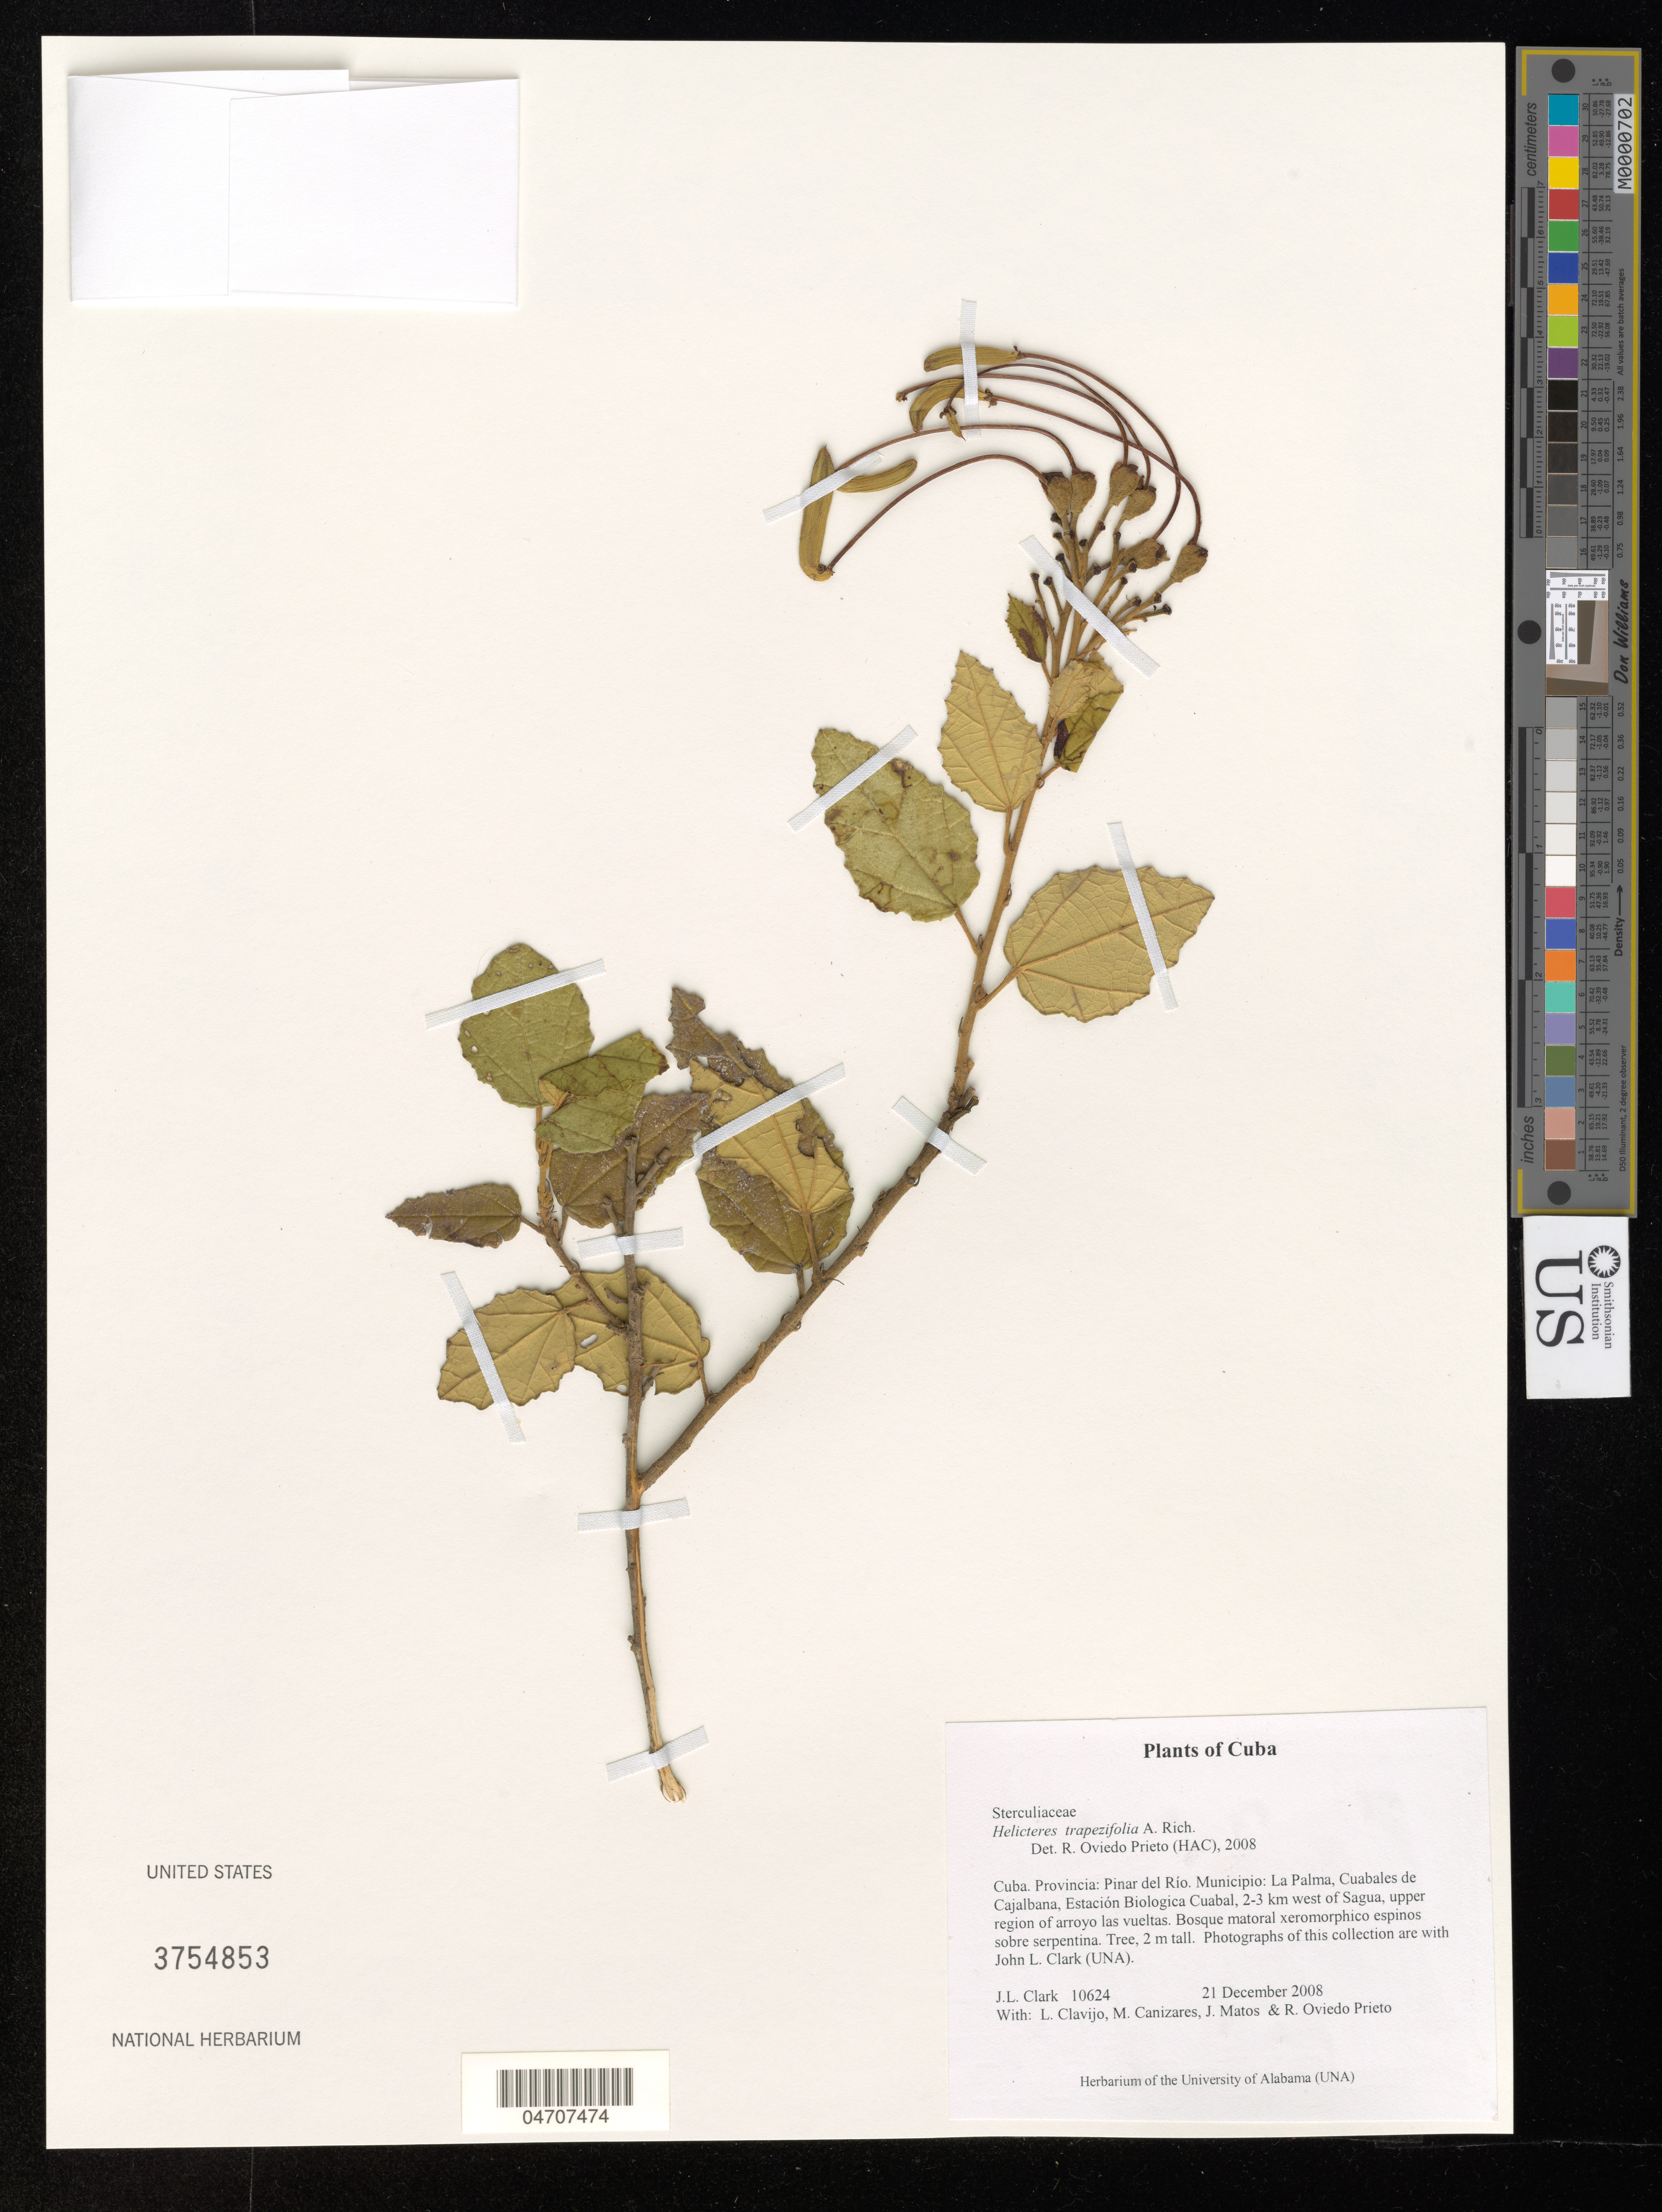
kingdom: Plantae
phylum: Tracheophyta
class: Magnoliopsida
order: Malvales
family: Malvaceae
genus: Helicteres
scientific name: Helicteres trapezifolia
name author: A. Rich.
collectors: J. L. Clark, L. Clavijo, M. Canizares & J. Matos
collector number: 10624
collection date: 2008-12-21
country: Cuba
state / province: Pinar del Río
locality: Municipio; La Palma, Cuabales de Cajalbana, Estación Biologica Cuabal, 2-3 km west of Sagua, upper region of arroyo las vueltas.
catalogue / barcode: US 3754853